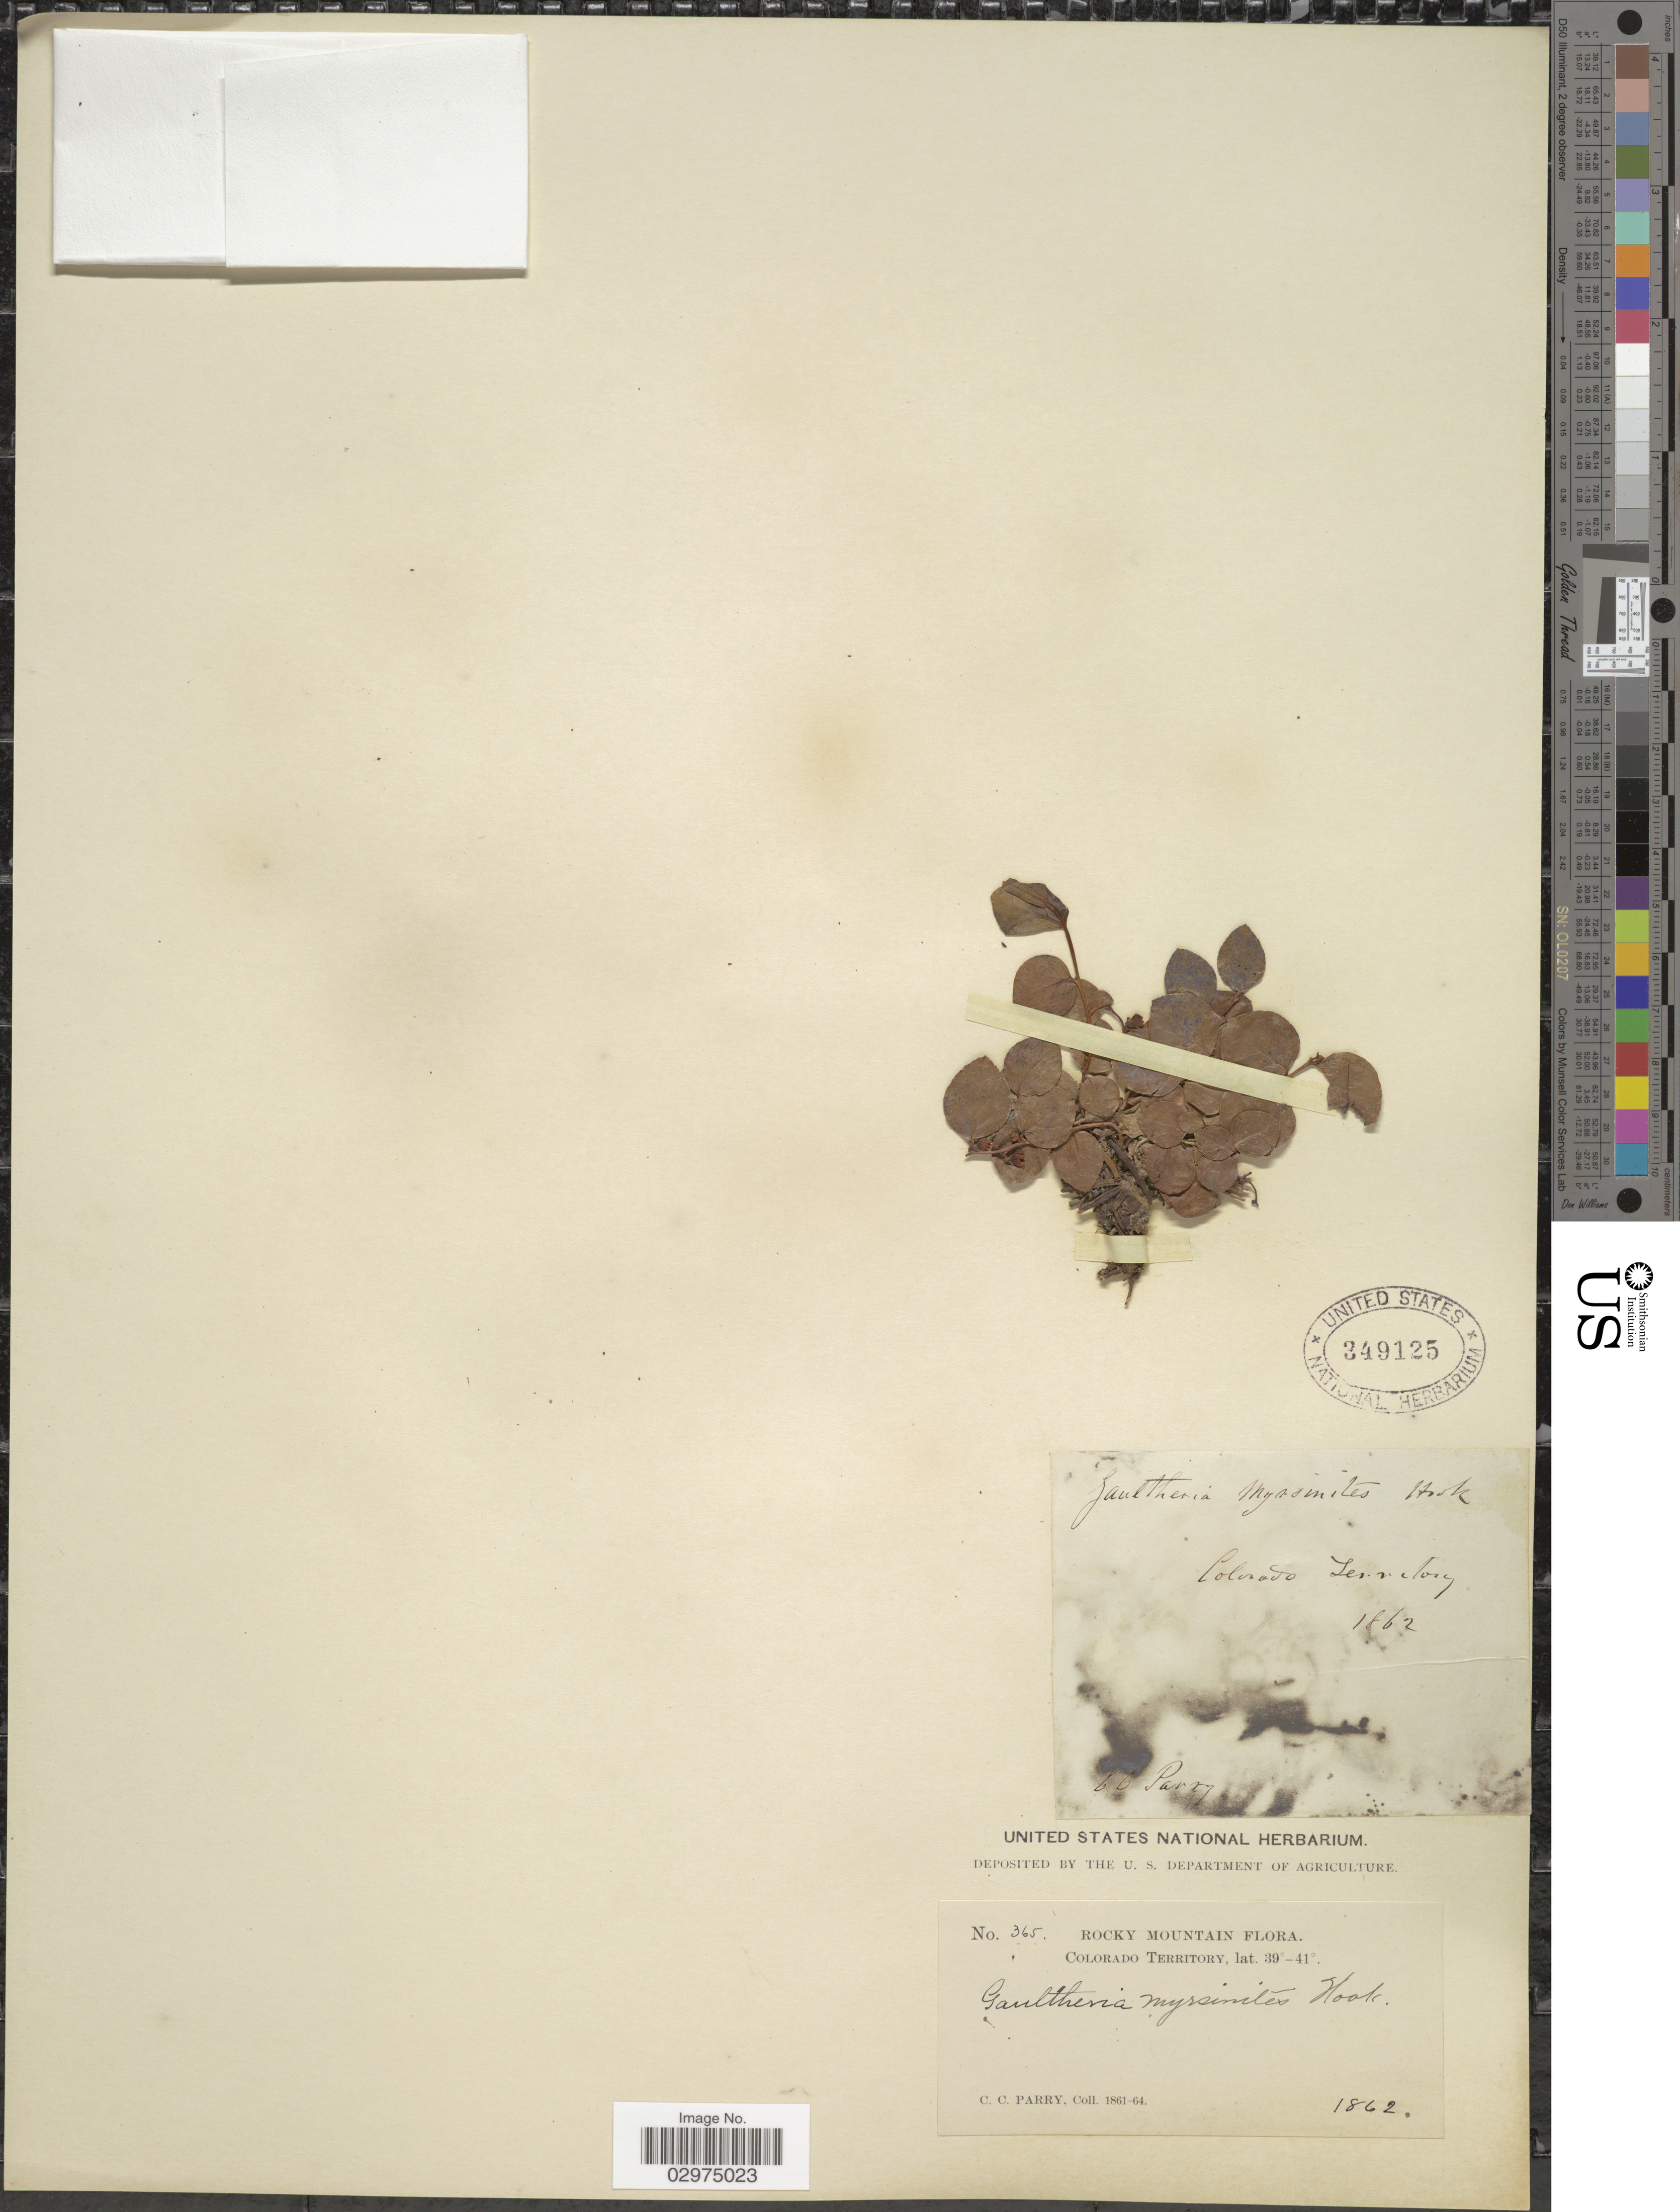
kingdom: Plantae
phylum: Tracheophyta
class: Magnoliopsida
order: Ericales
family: Ericaceae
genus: Gaultheria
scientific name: Gaultheria humifusa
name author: (Graham) Rydb.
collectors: C. C. Parry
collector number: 365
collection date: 1862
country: United States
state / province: Colorado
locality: Rocky Mountain. Colorado Territory.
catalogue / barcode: US 349125